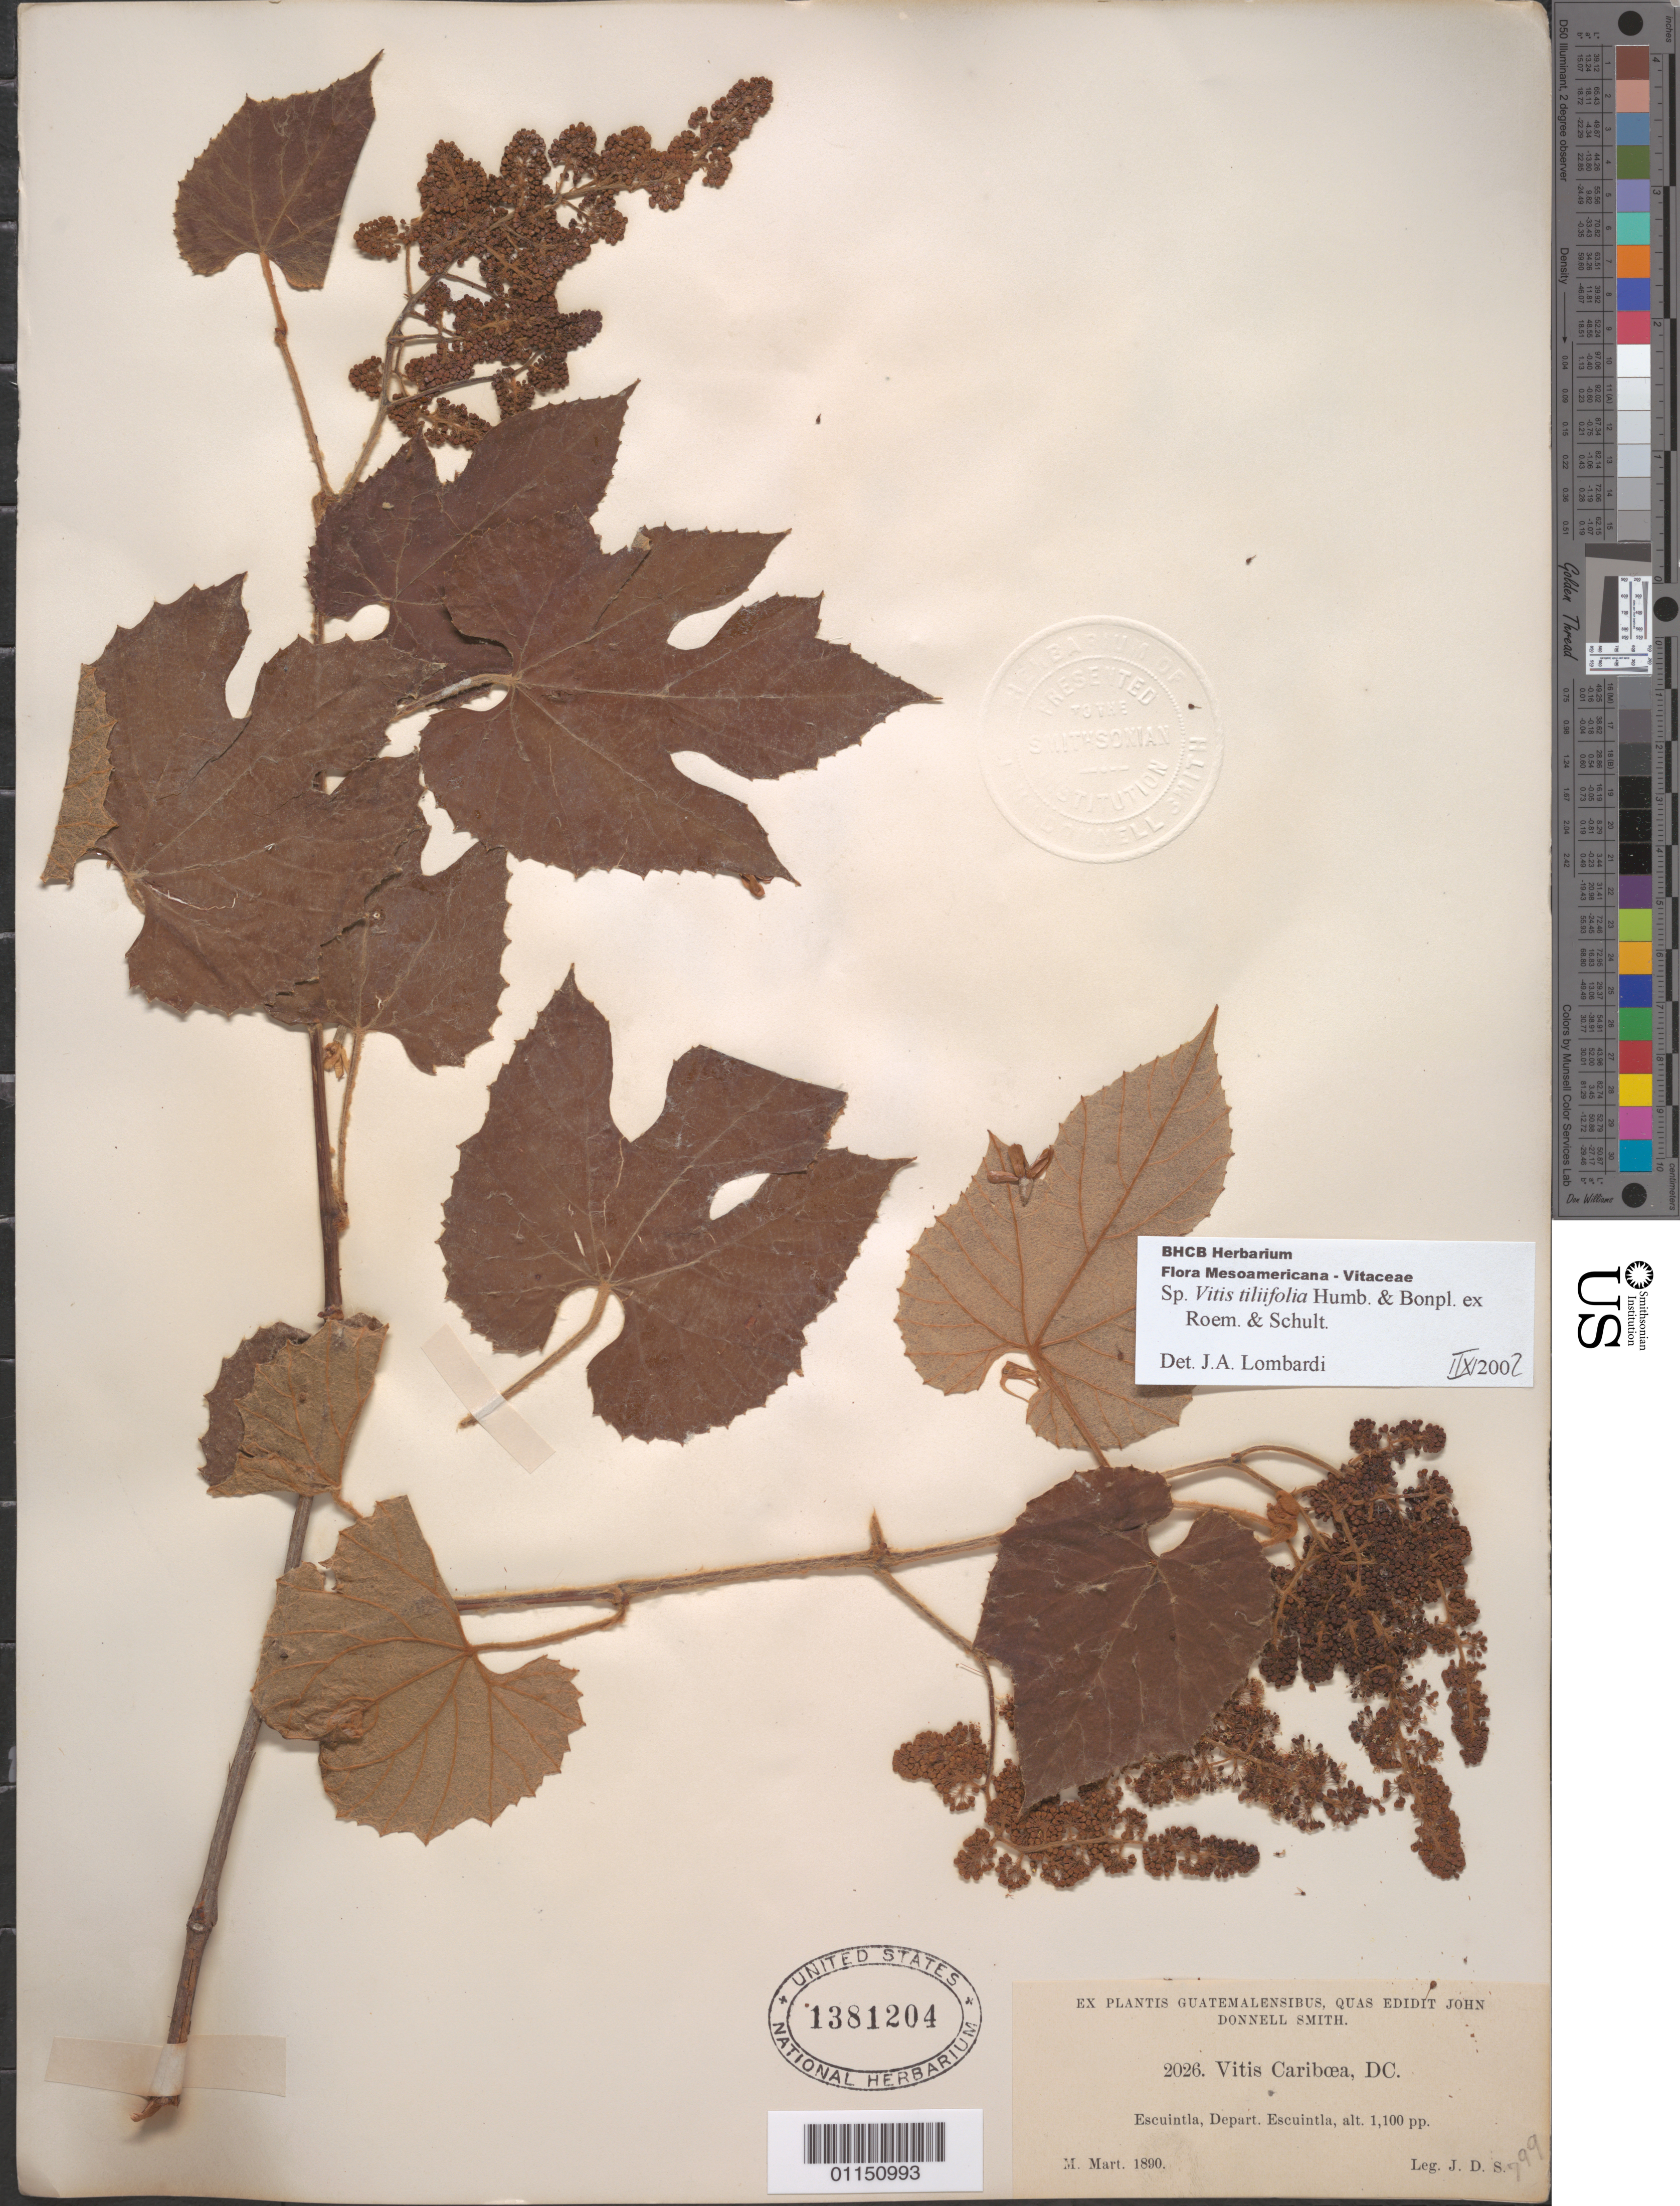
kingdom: Plantae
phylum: Tracheophyta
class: Magnoliopsida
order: Vitales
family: Vitaceae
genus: Vitis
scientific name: Vitis tiliaefolia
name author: Willd.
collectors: J. Donnell Smith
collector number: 2026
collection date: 1890-03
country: Guatemala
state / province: Escuintla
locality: Escuintla.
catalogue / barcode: US 1381204